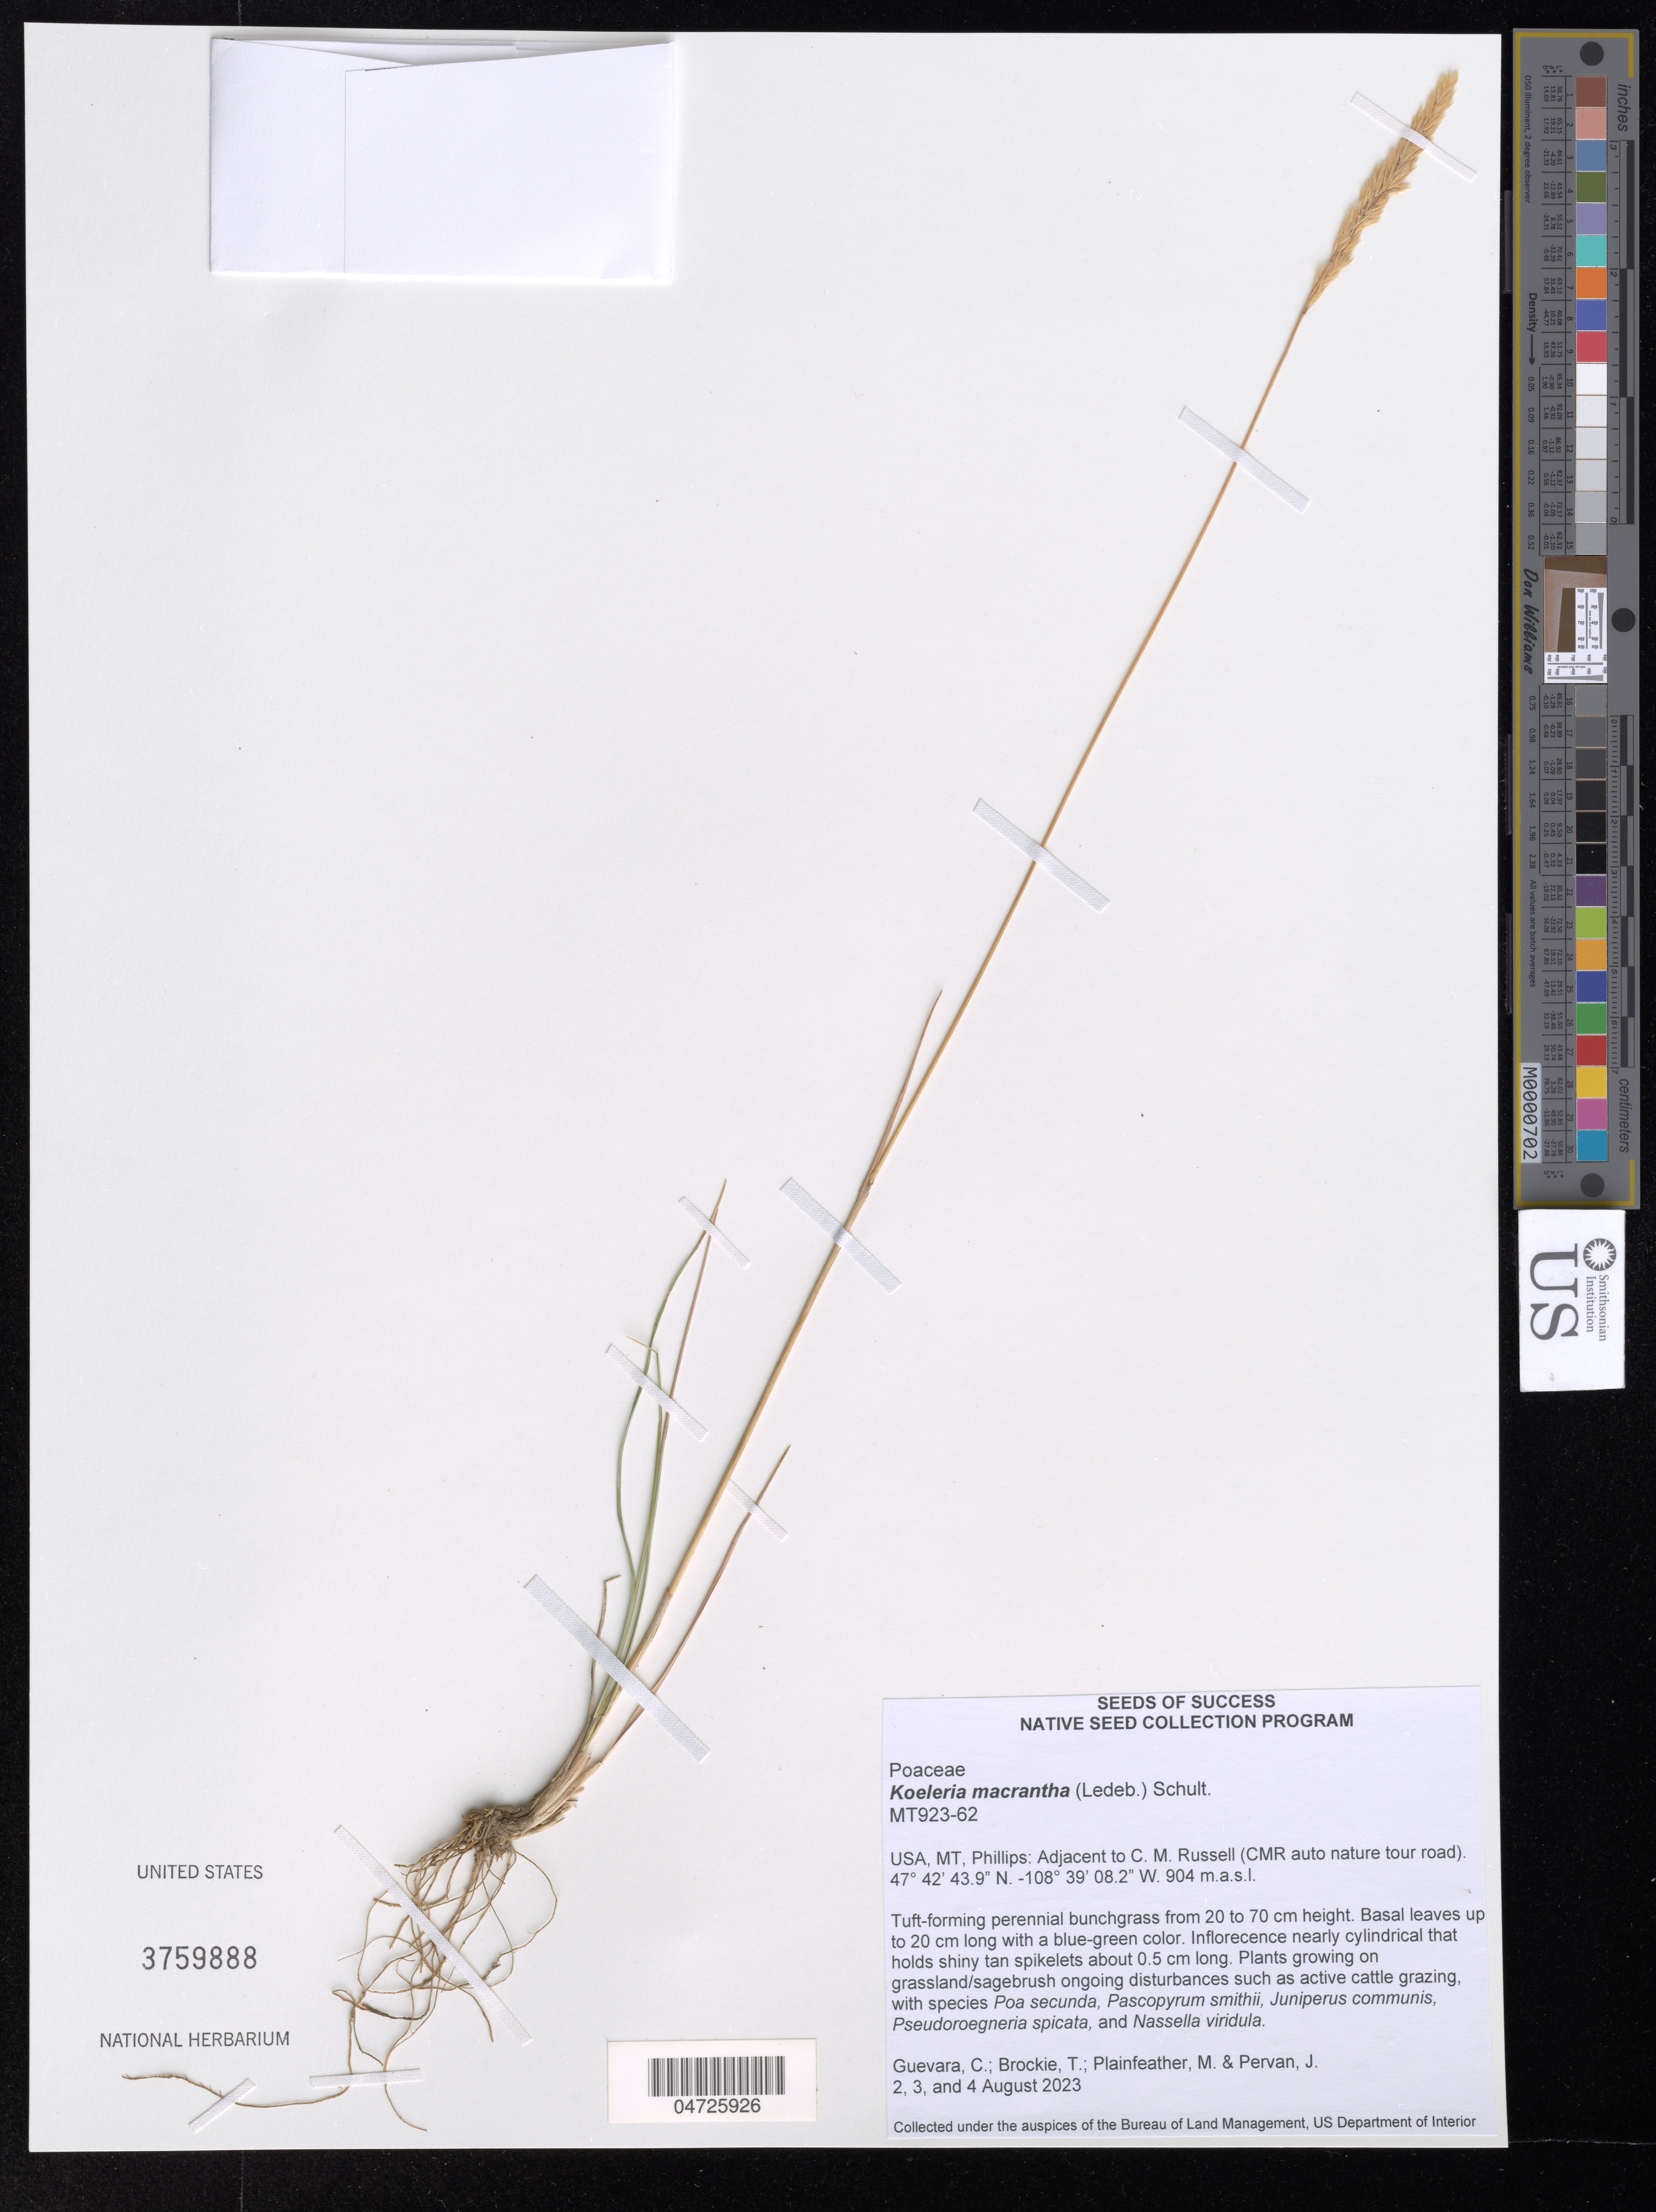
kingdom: Plantae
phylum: Tracheophyta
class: Liliopsida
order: Poales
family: Poaceae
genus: Koeleria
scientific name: Koeleria macrantha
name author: (Ledeb.) Schult.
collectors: C. Guevara, T. Brockie, M. Plainfeather & J. Pervan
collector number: MT923-62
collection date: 2023-08-02/2023-08-04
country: United States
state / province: Montana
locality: Phillips: Adjacent to C. M. Russell (CMR auto nature tour road).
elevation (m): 904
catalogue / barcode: US 3759888